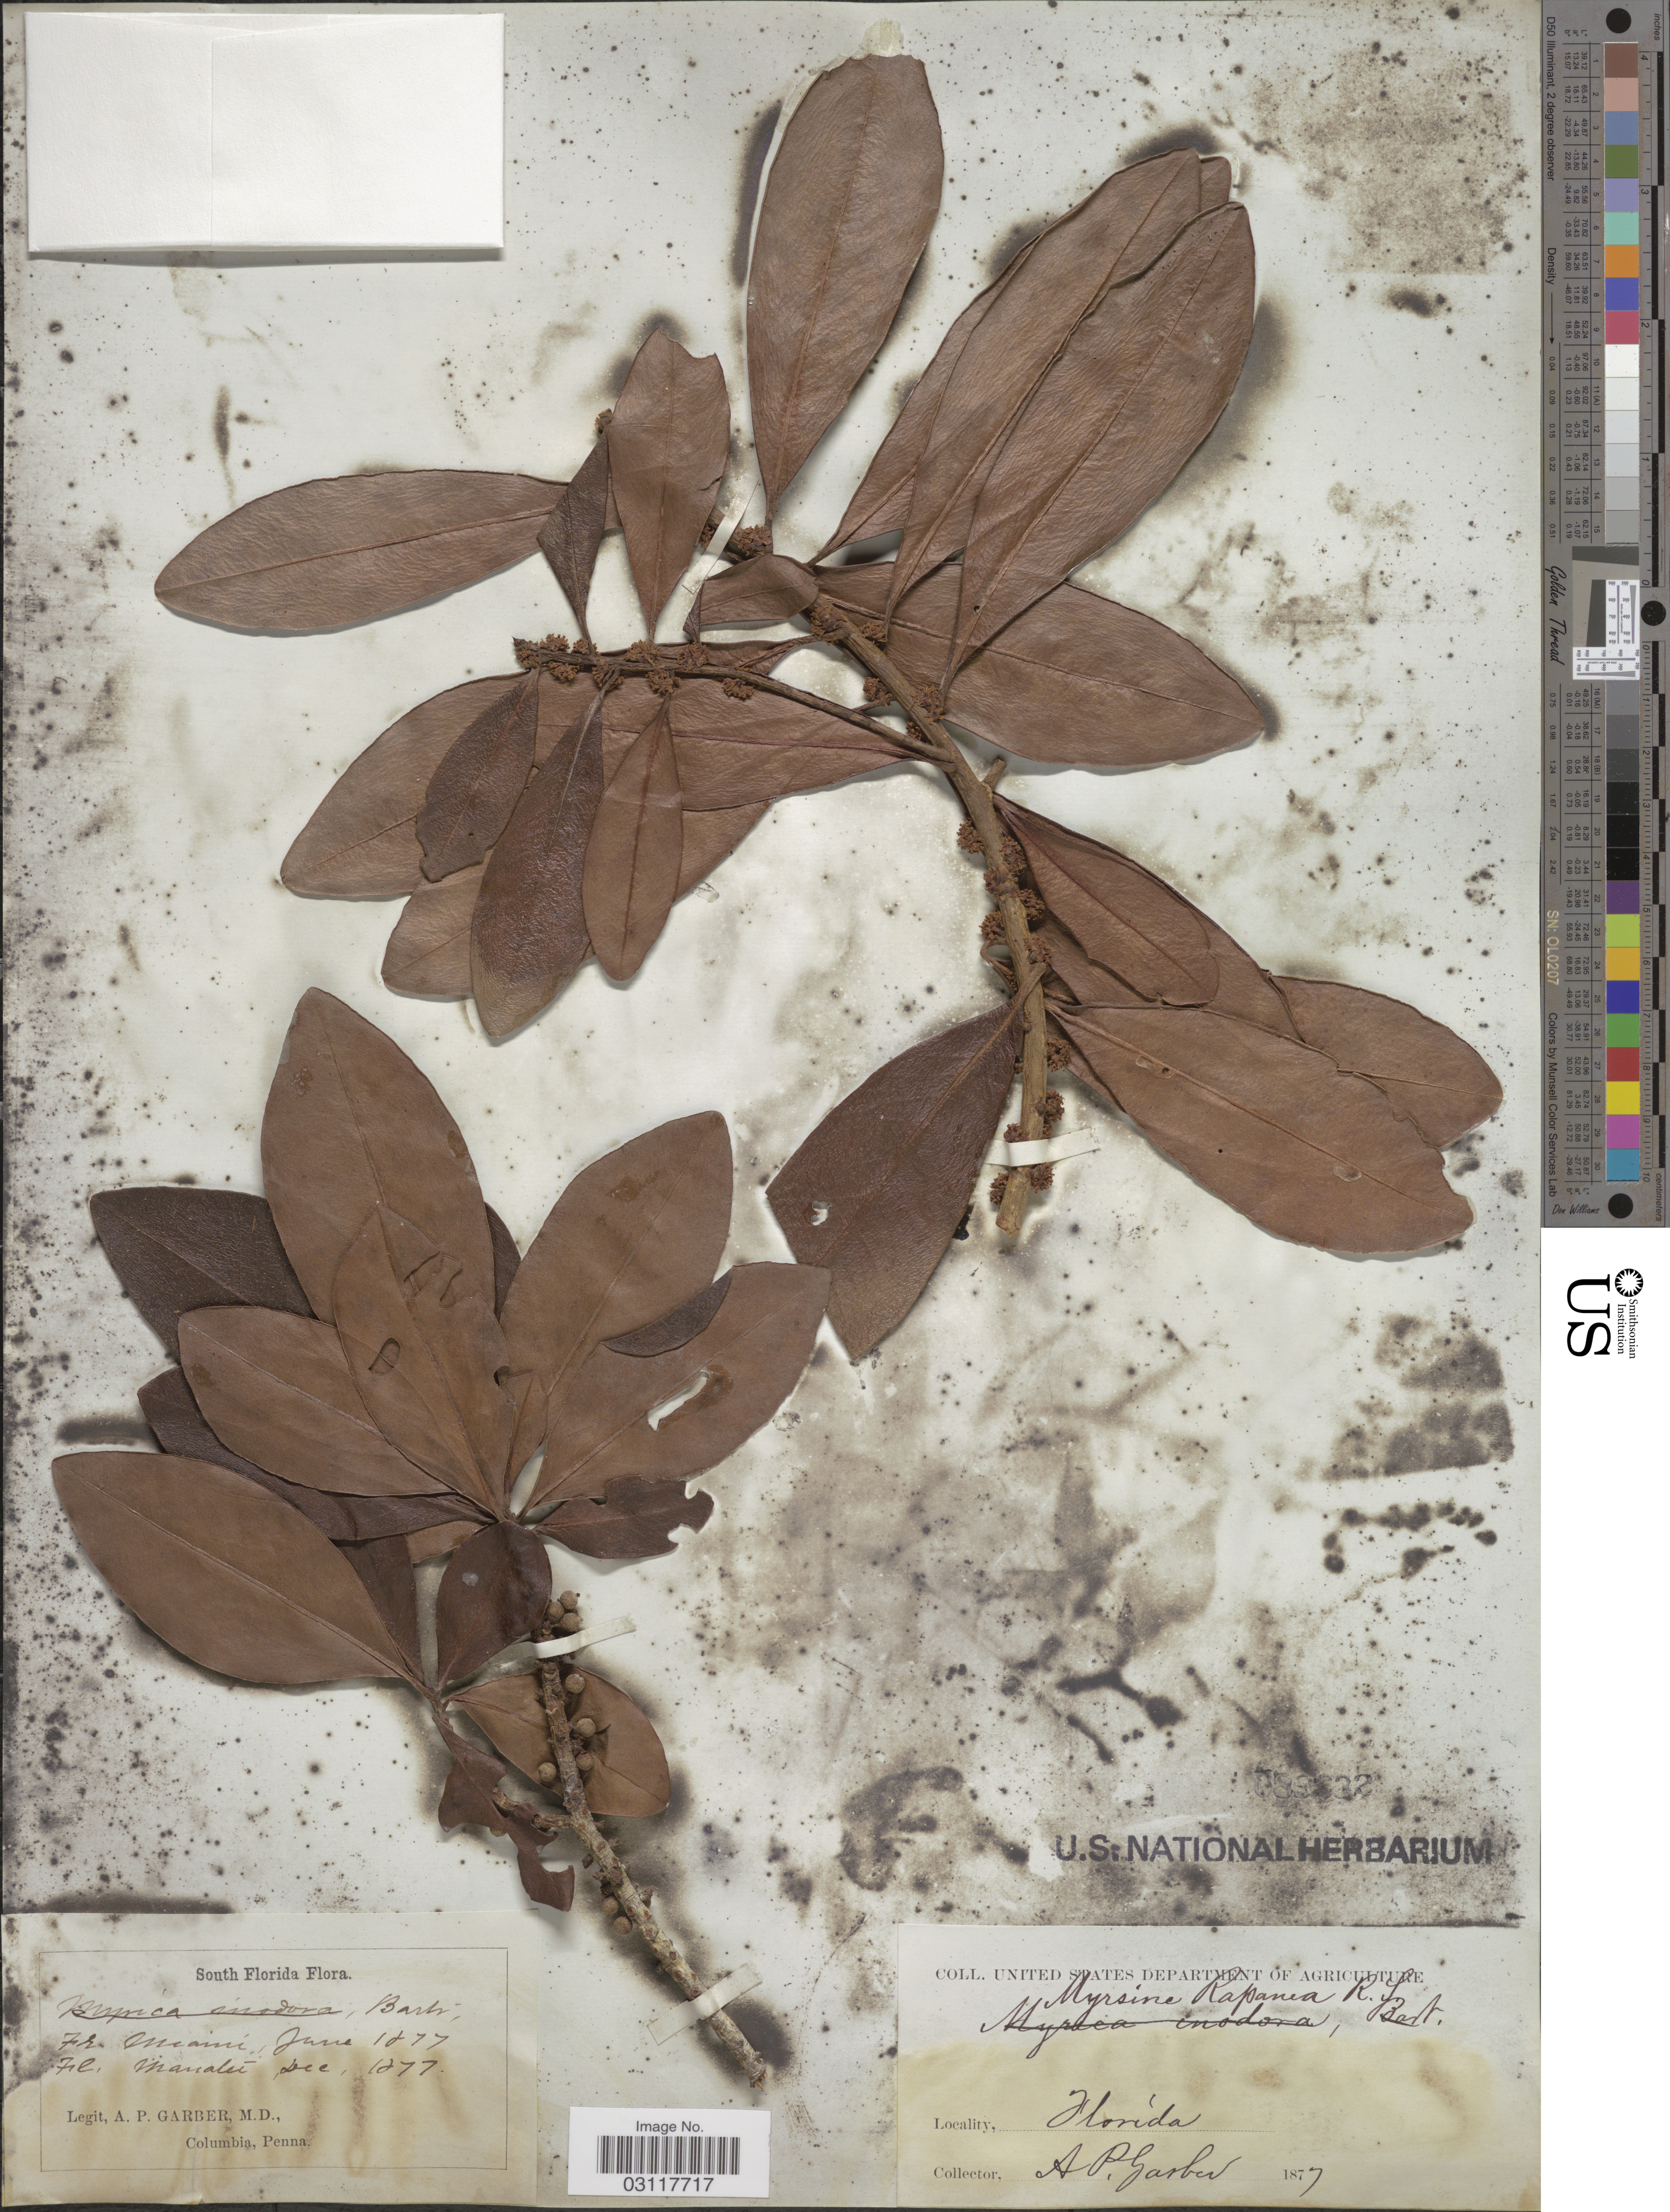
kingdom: Plantae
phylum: Tracheophyta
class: Magnoliopsida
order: Ericales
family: Primulaceae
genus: Rapanea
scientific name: Rapanea guianensis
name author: Aubl.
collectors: A. P. Garber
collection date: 1877-06/1877-12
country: United States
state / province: Florida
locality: Miami, Manatee.